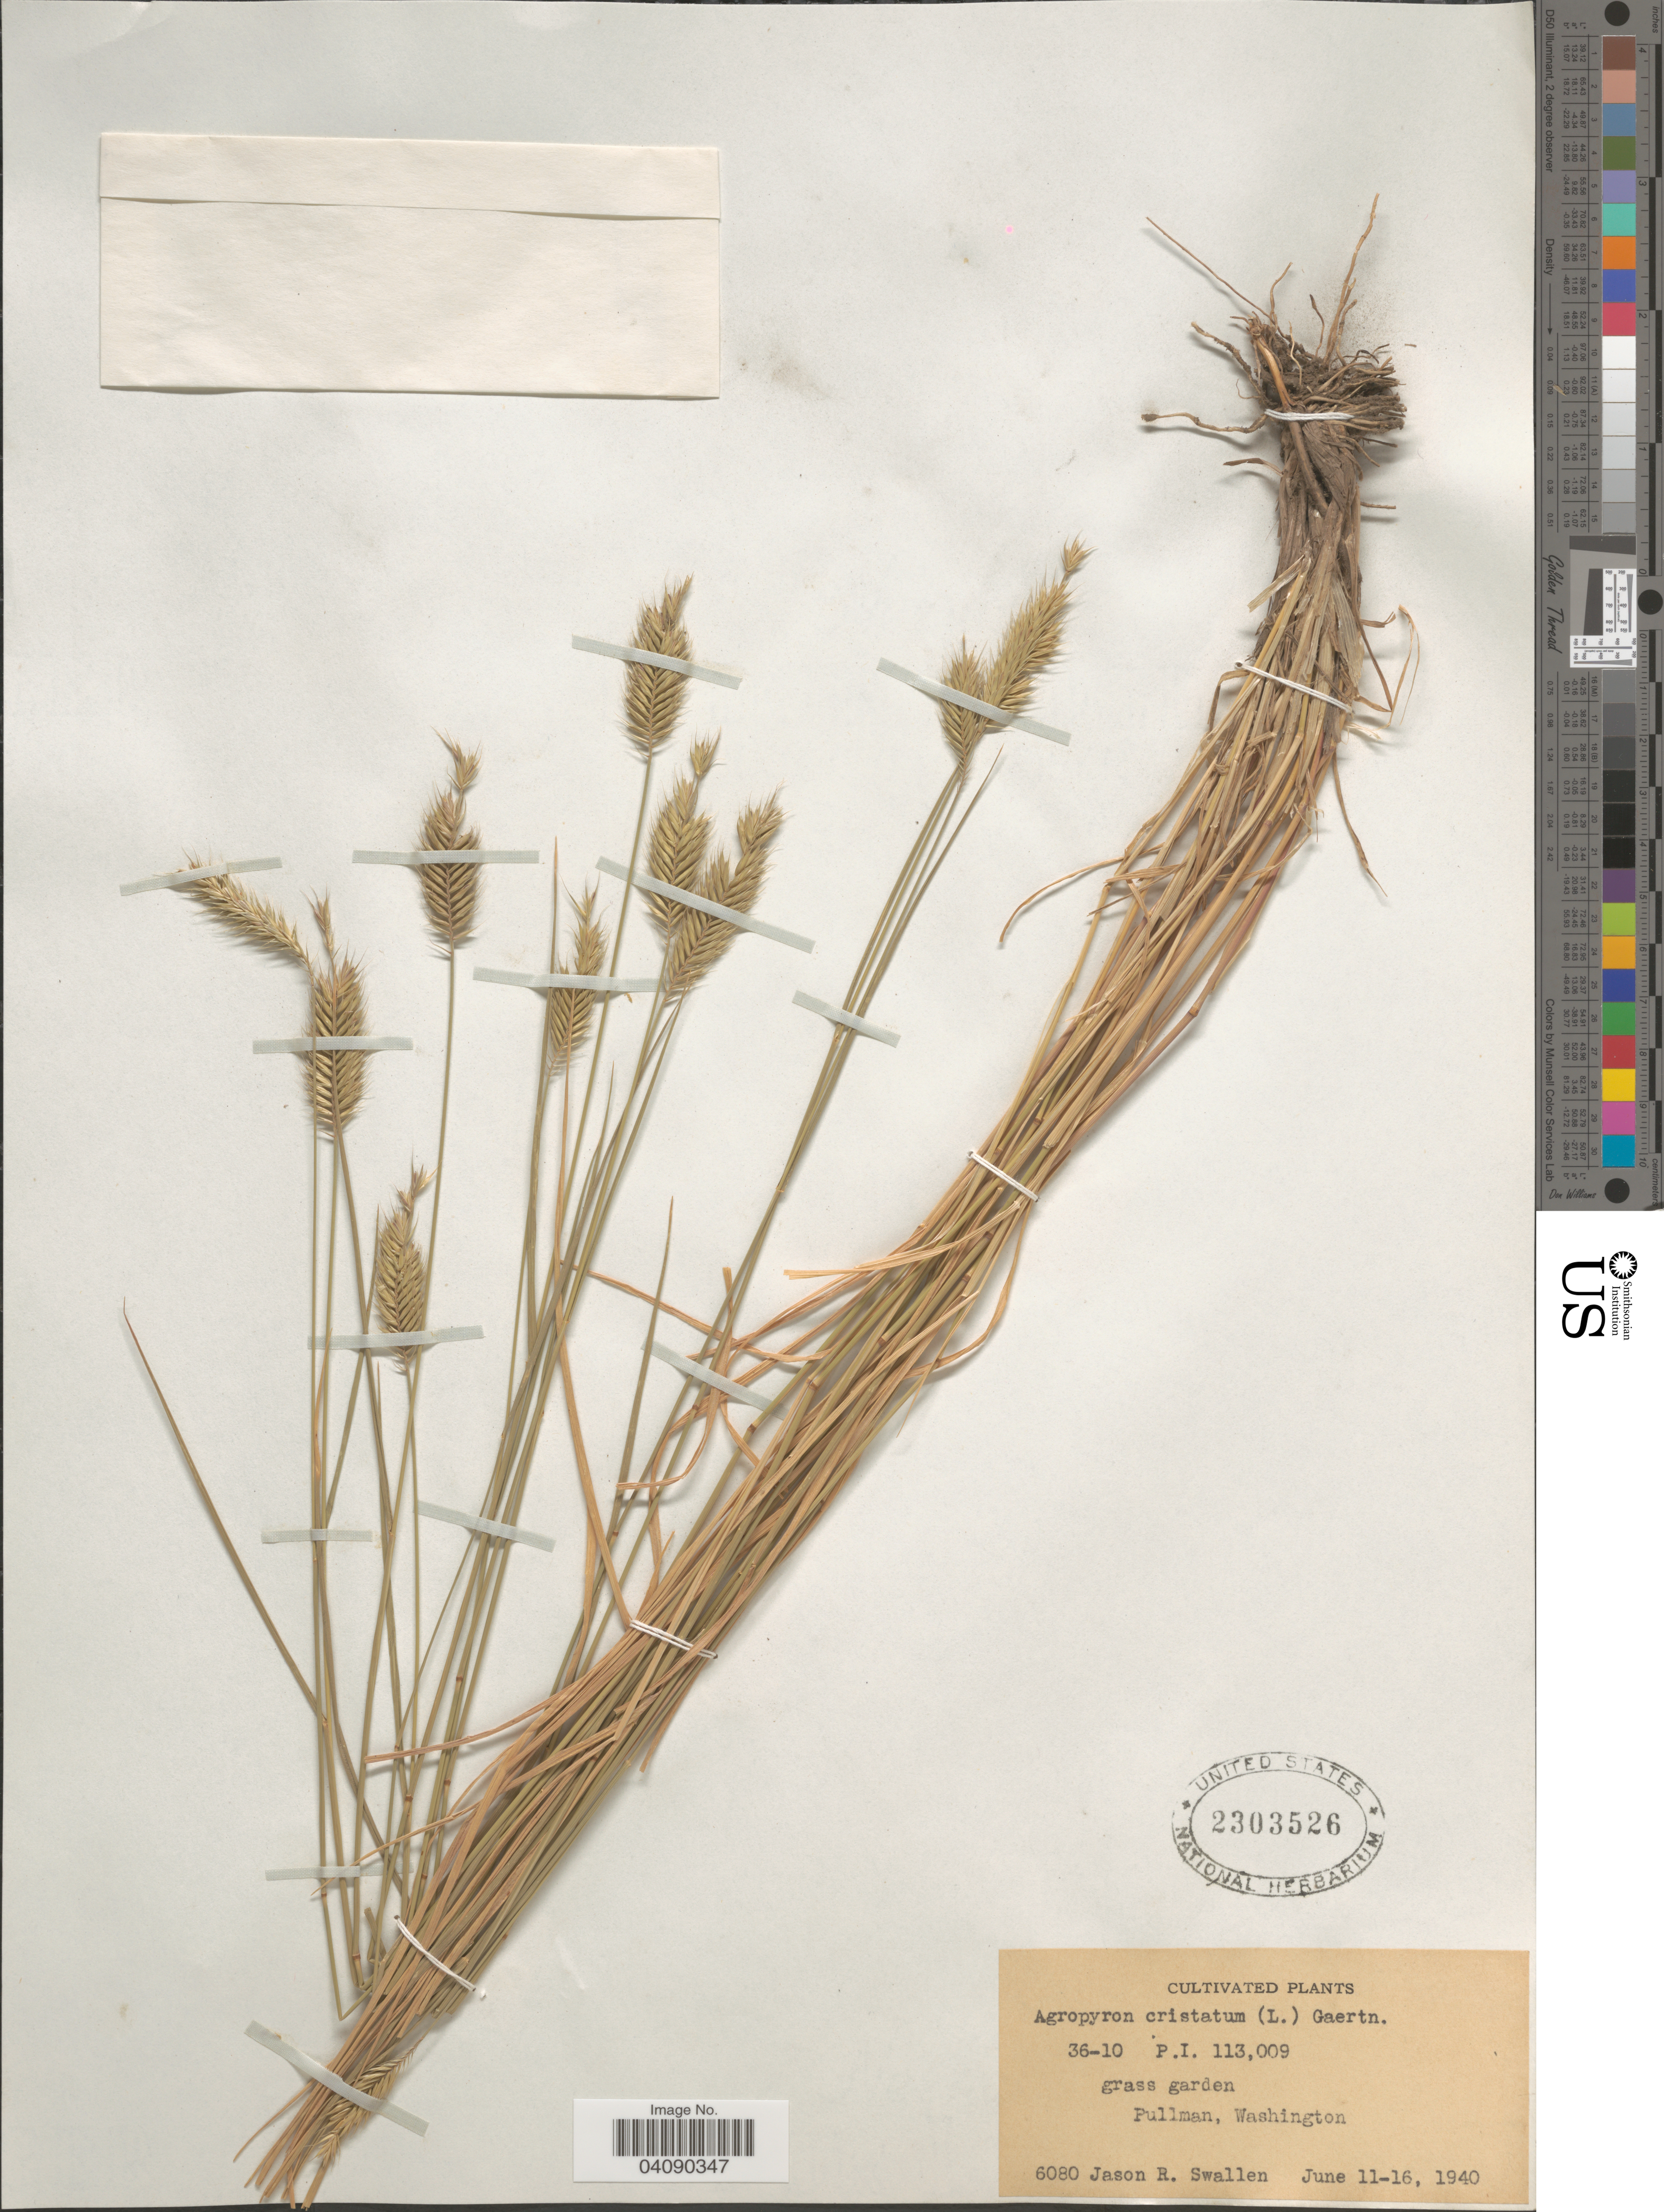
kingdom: Plantae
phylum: Tracheophyta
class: Liliopsida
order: Poales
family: Poaceae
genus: Agropyron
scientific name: Agropyron cristatum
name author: (L.) Gaertn.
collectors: J. R. Swallen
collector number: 6080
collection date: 1940-06-11/1940-06-16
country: United States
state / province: Washington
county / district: Whitman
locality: Grass garden. Pullman.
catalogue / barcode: US 2303526